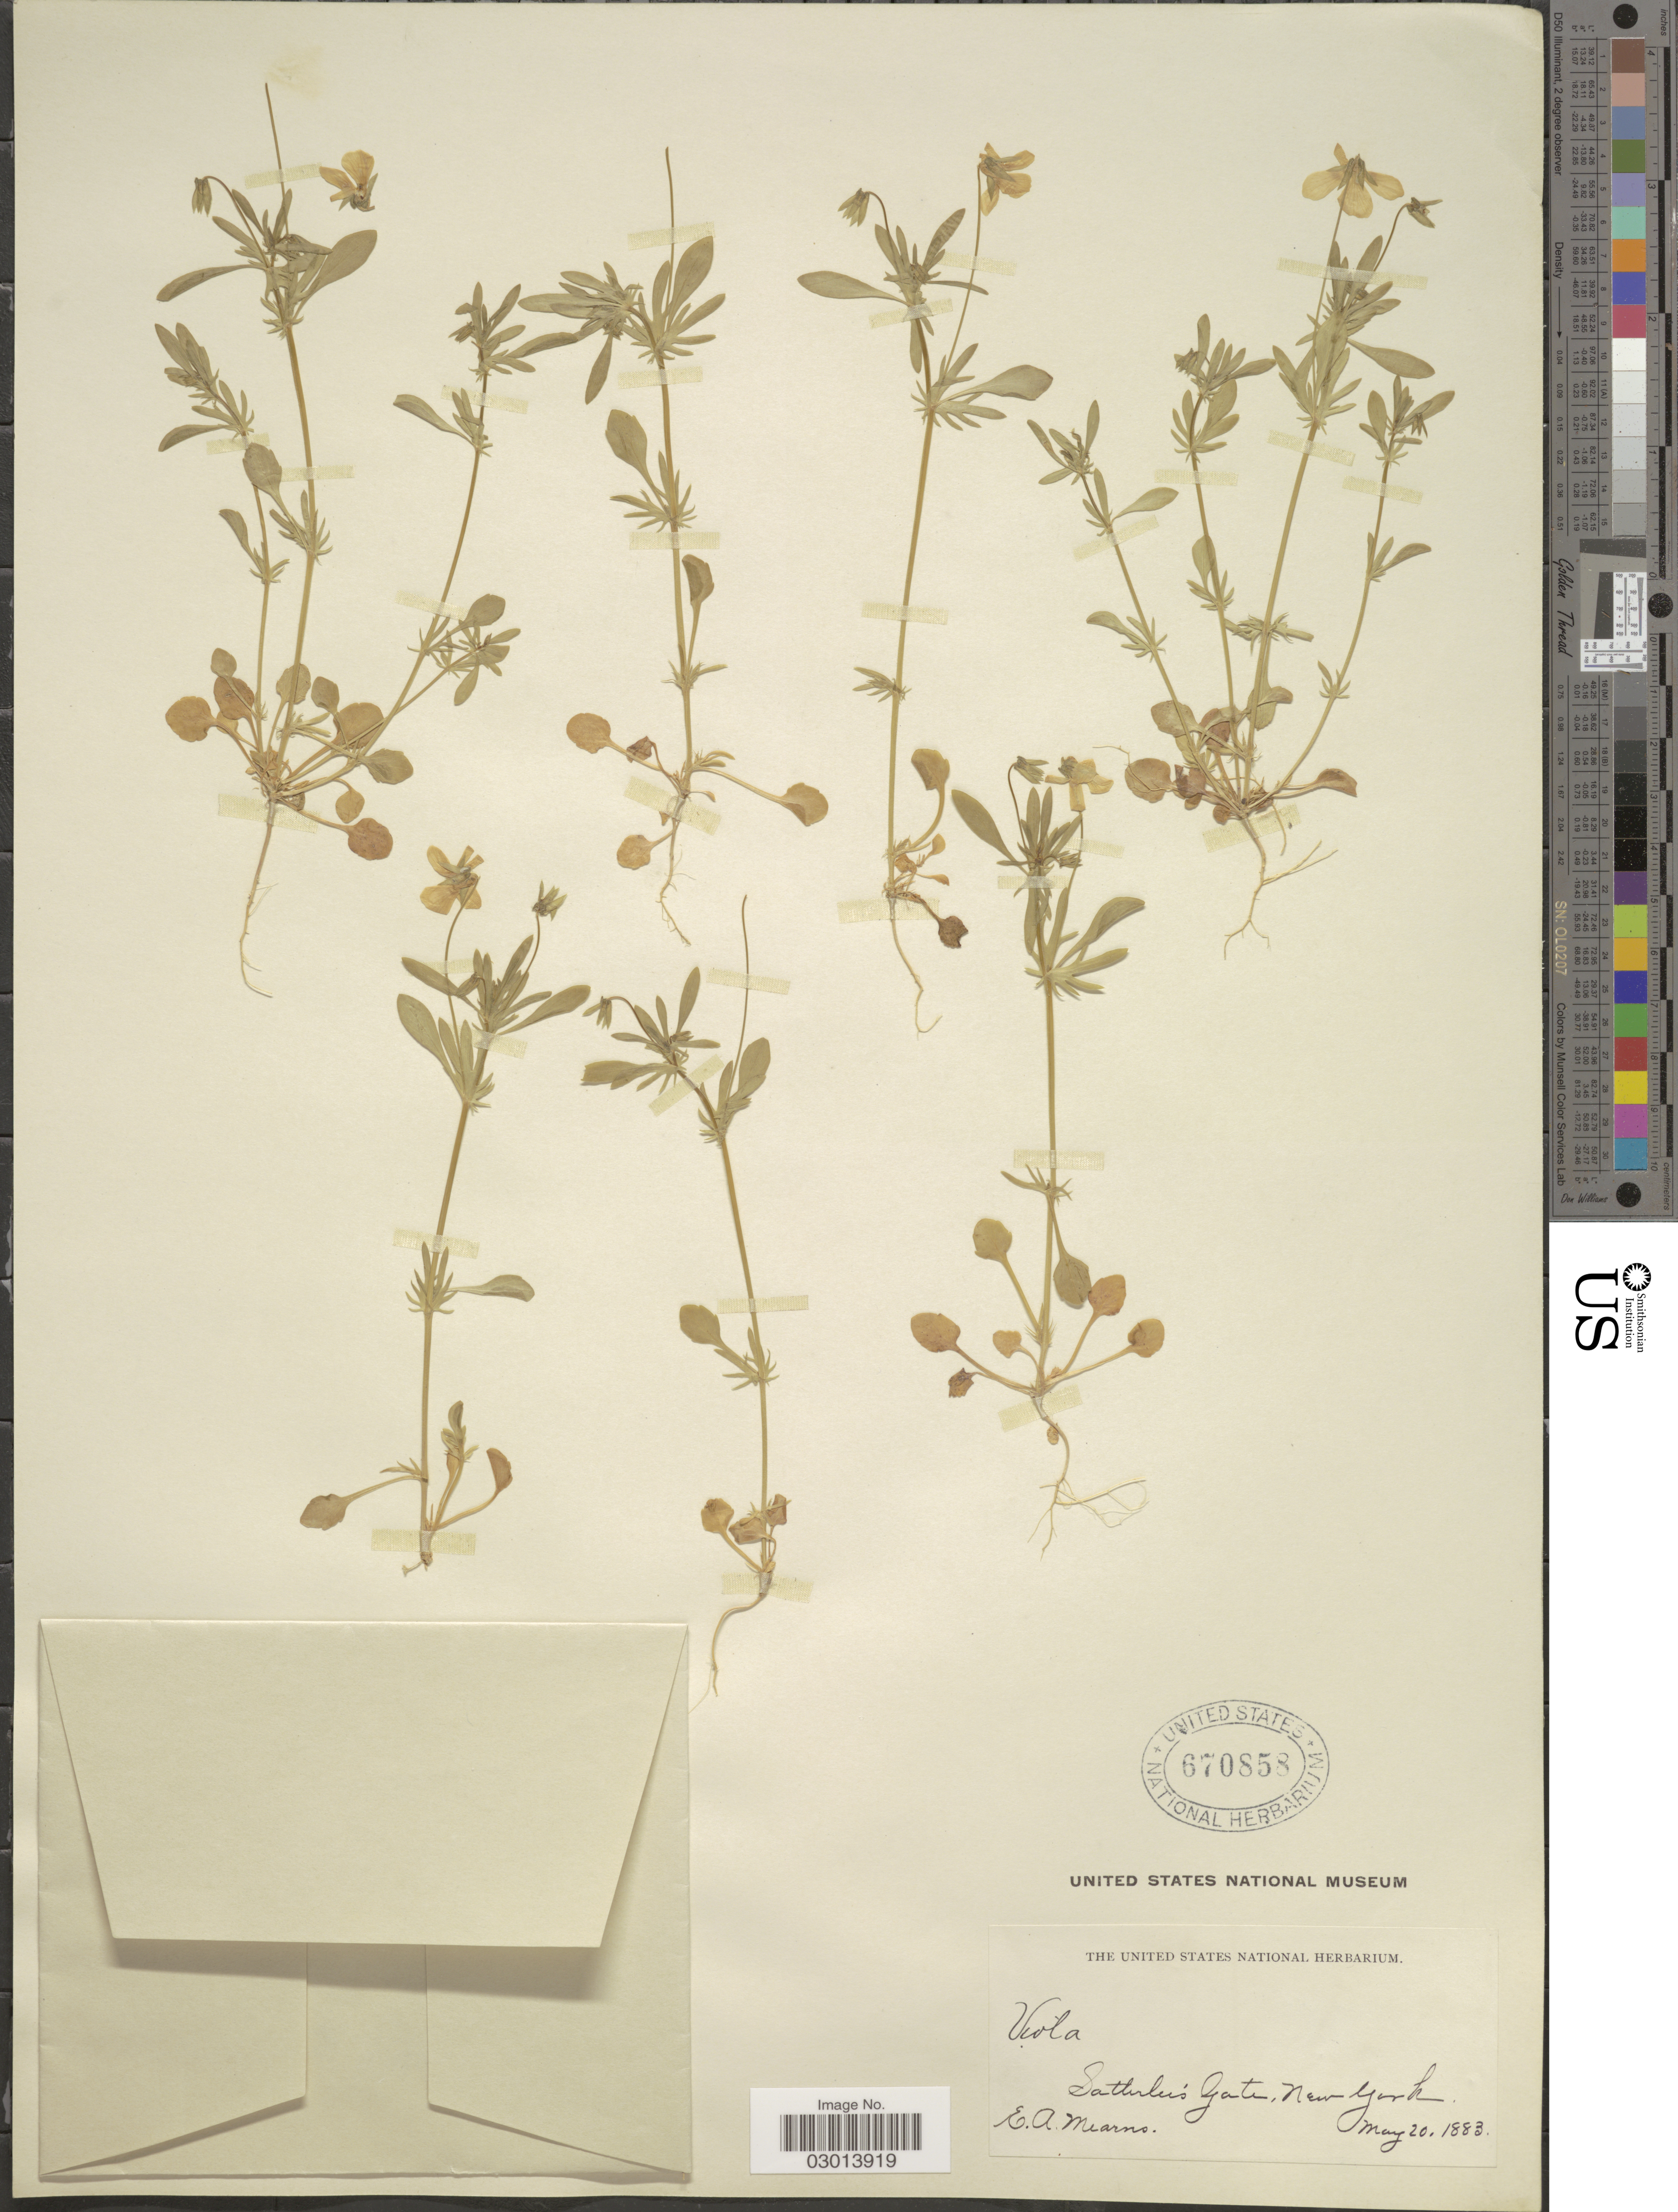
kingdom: Plantae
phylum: Tracheophyta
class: Magnoliopsida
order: Malpighiales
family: Violaceae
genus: Viola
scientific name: Viola rafinesquei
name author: Greene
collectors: E. A. Mearns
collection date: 1883-05-20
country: United States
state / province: New York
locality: Sotherlee's Gate.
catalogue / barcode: US 670858